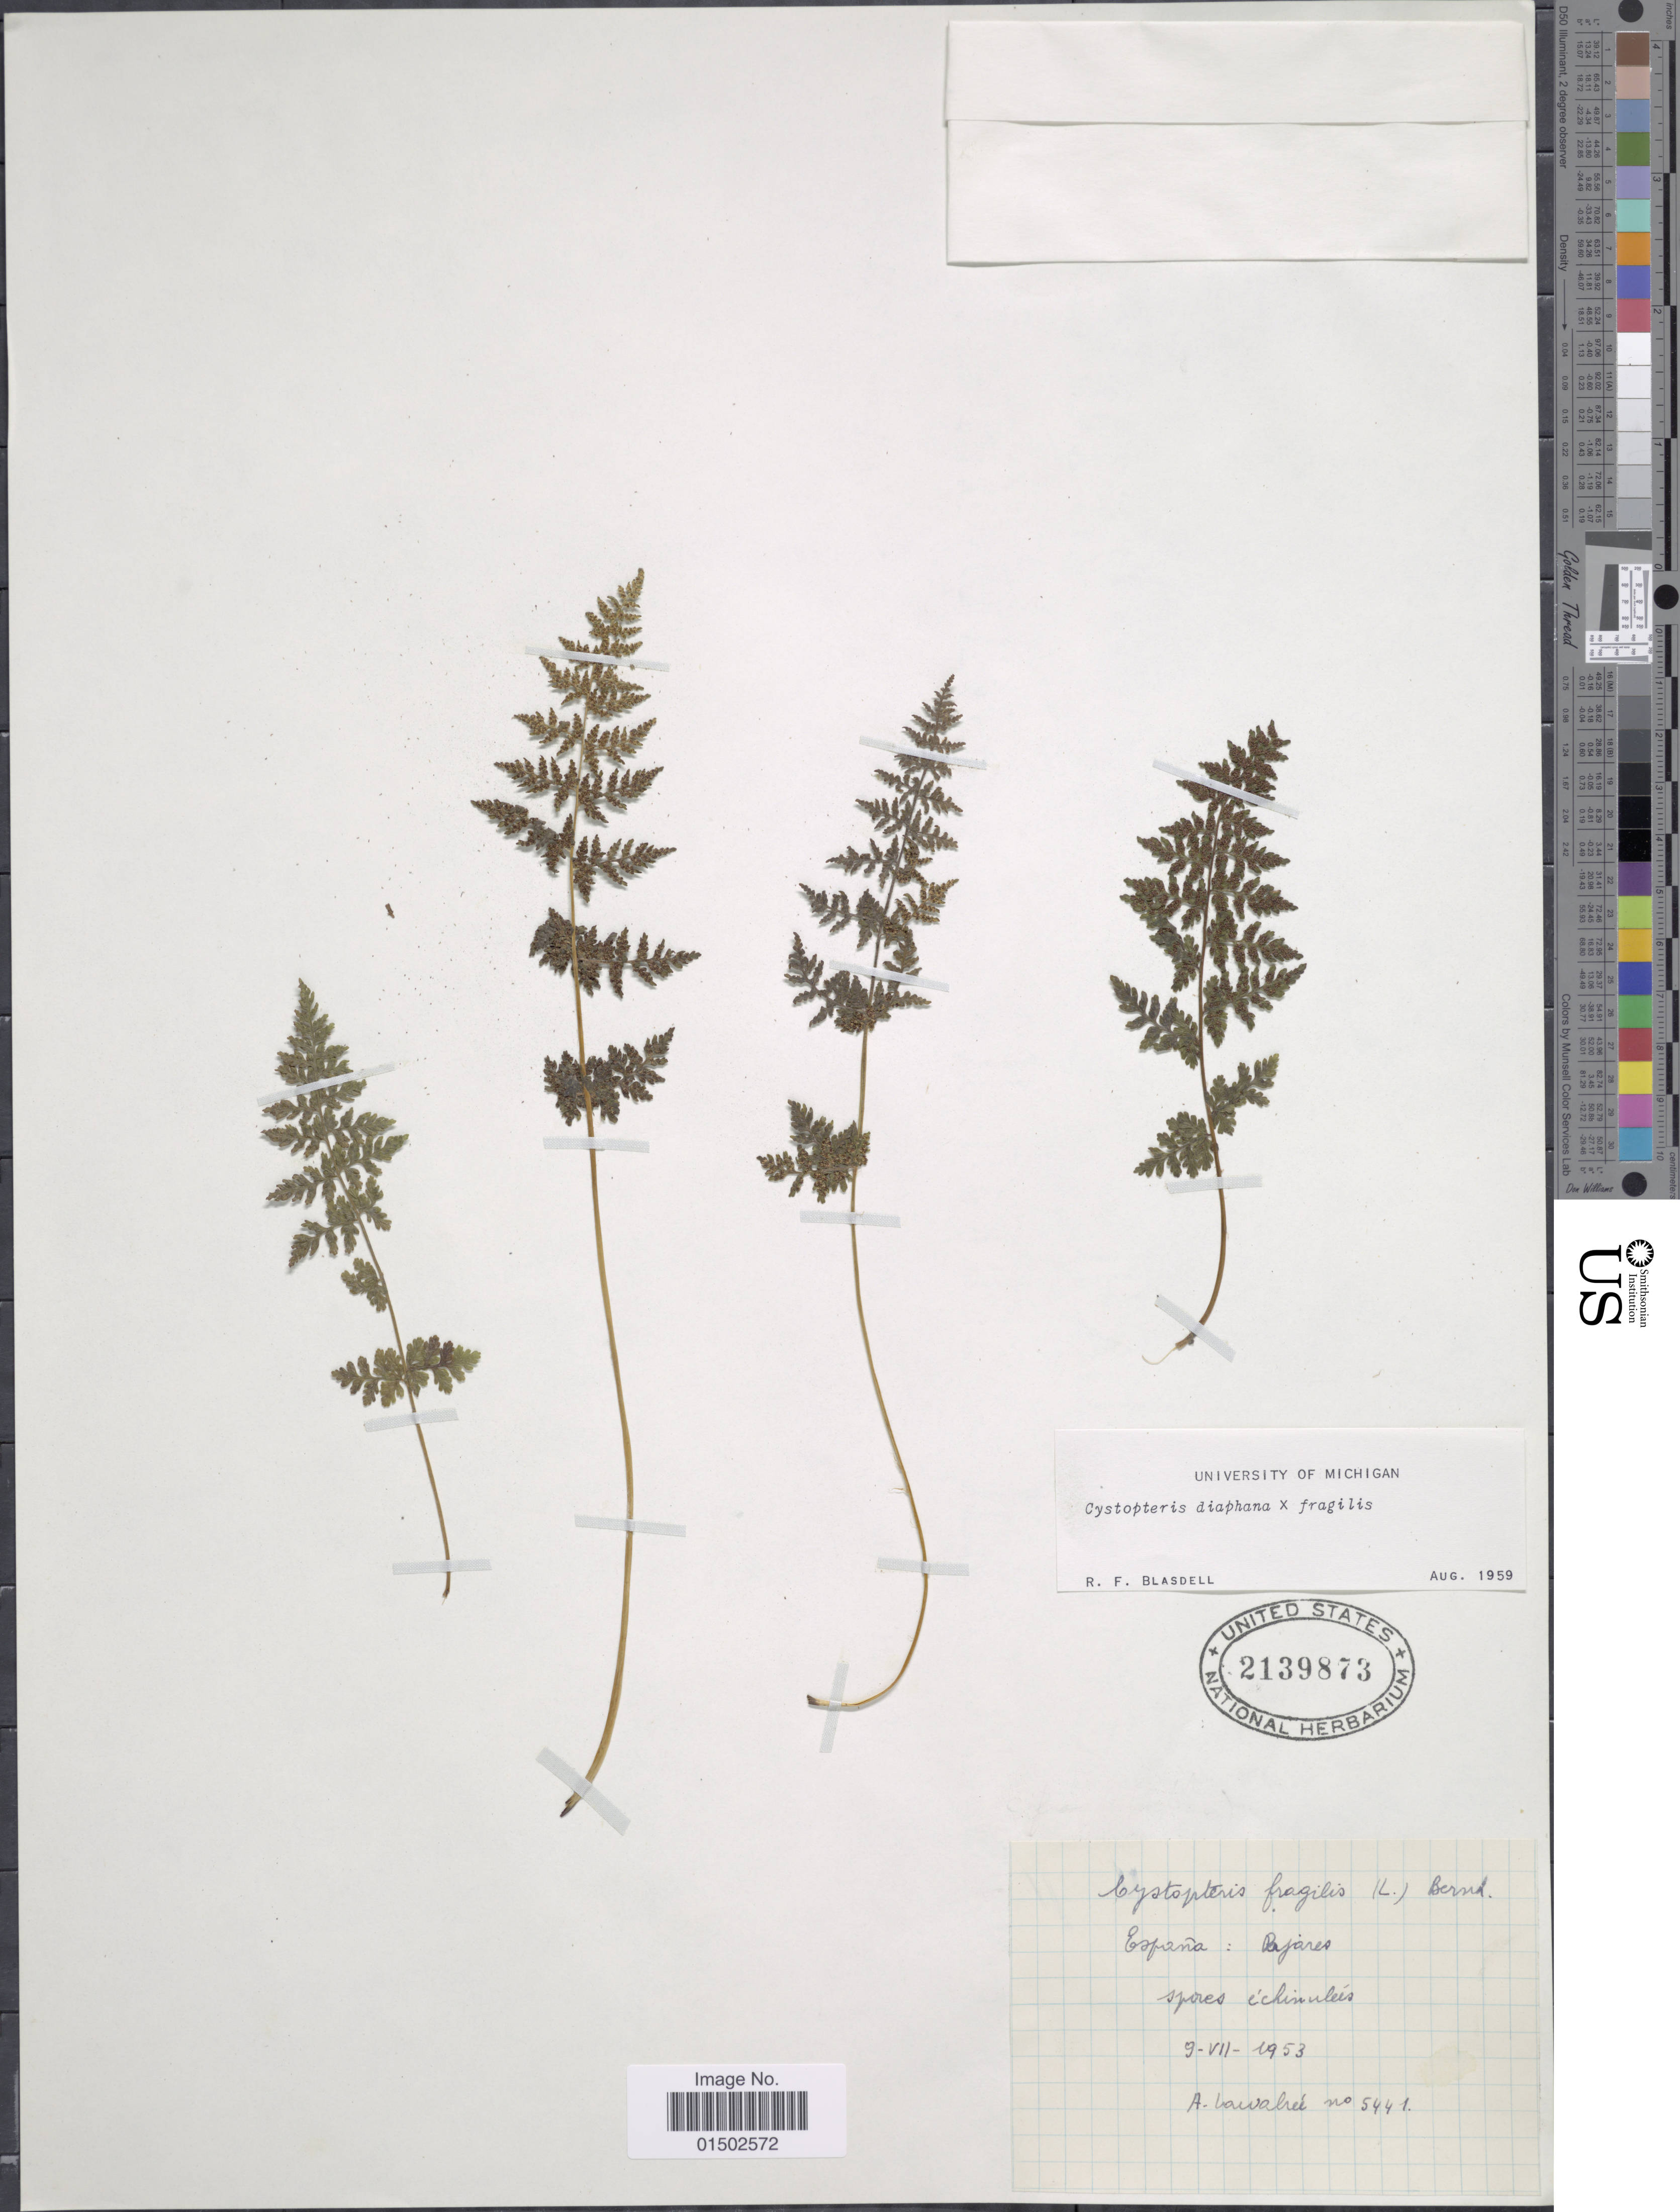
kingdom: Plantae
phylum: Tracheophyta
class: Polypodiopsida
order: Polypodiales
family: Cystopteridaceae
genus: Cystopteris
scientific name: Cystopteris diaphana x C. fragilis (L.) Bernh.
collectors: A. Lawahei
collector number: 5441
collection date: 1953-07-09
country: Spain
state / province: Castilla-La Mancha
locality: Pajares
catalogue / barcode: US 2139873